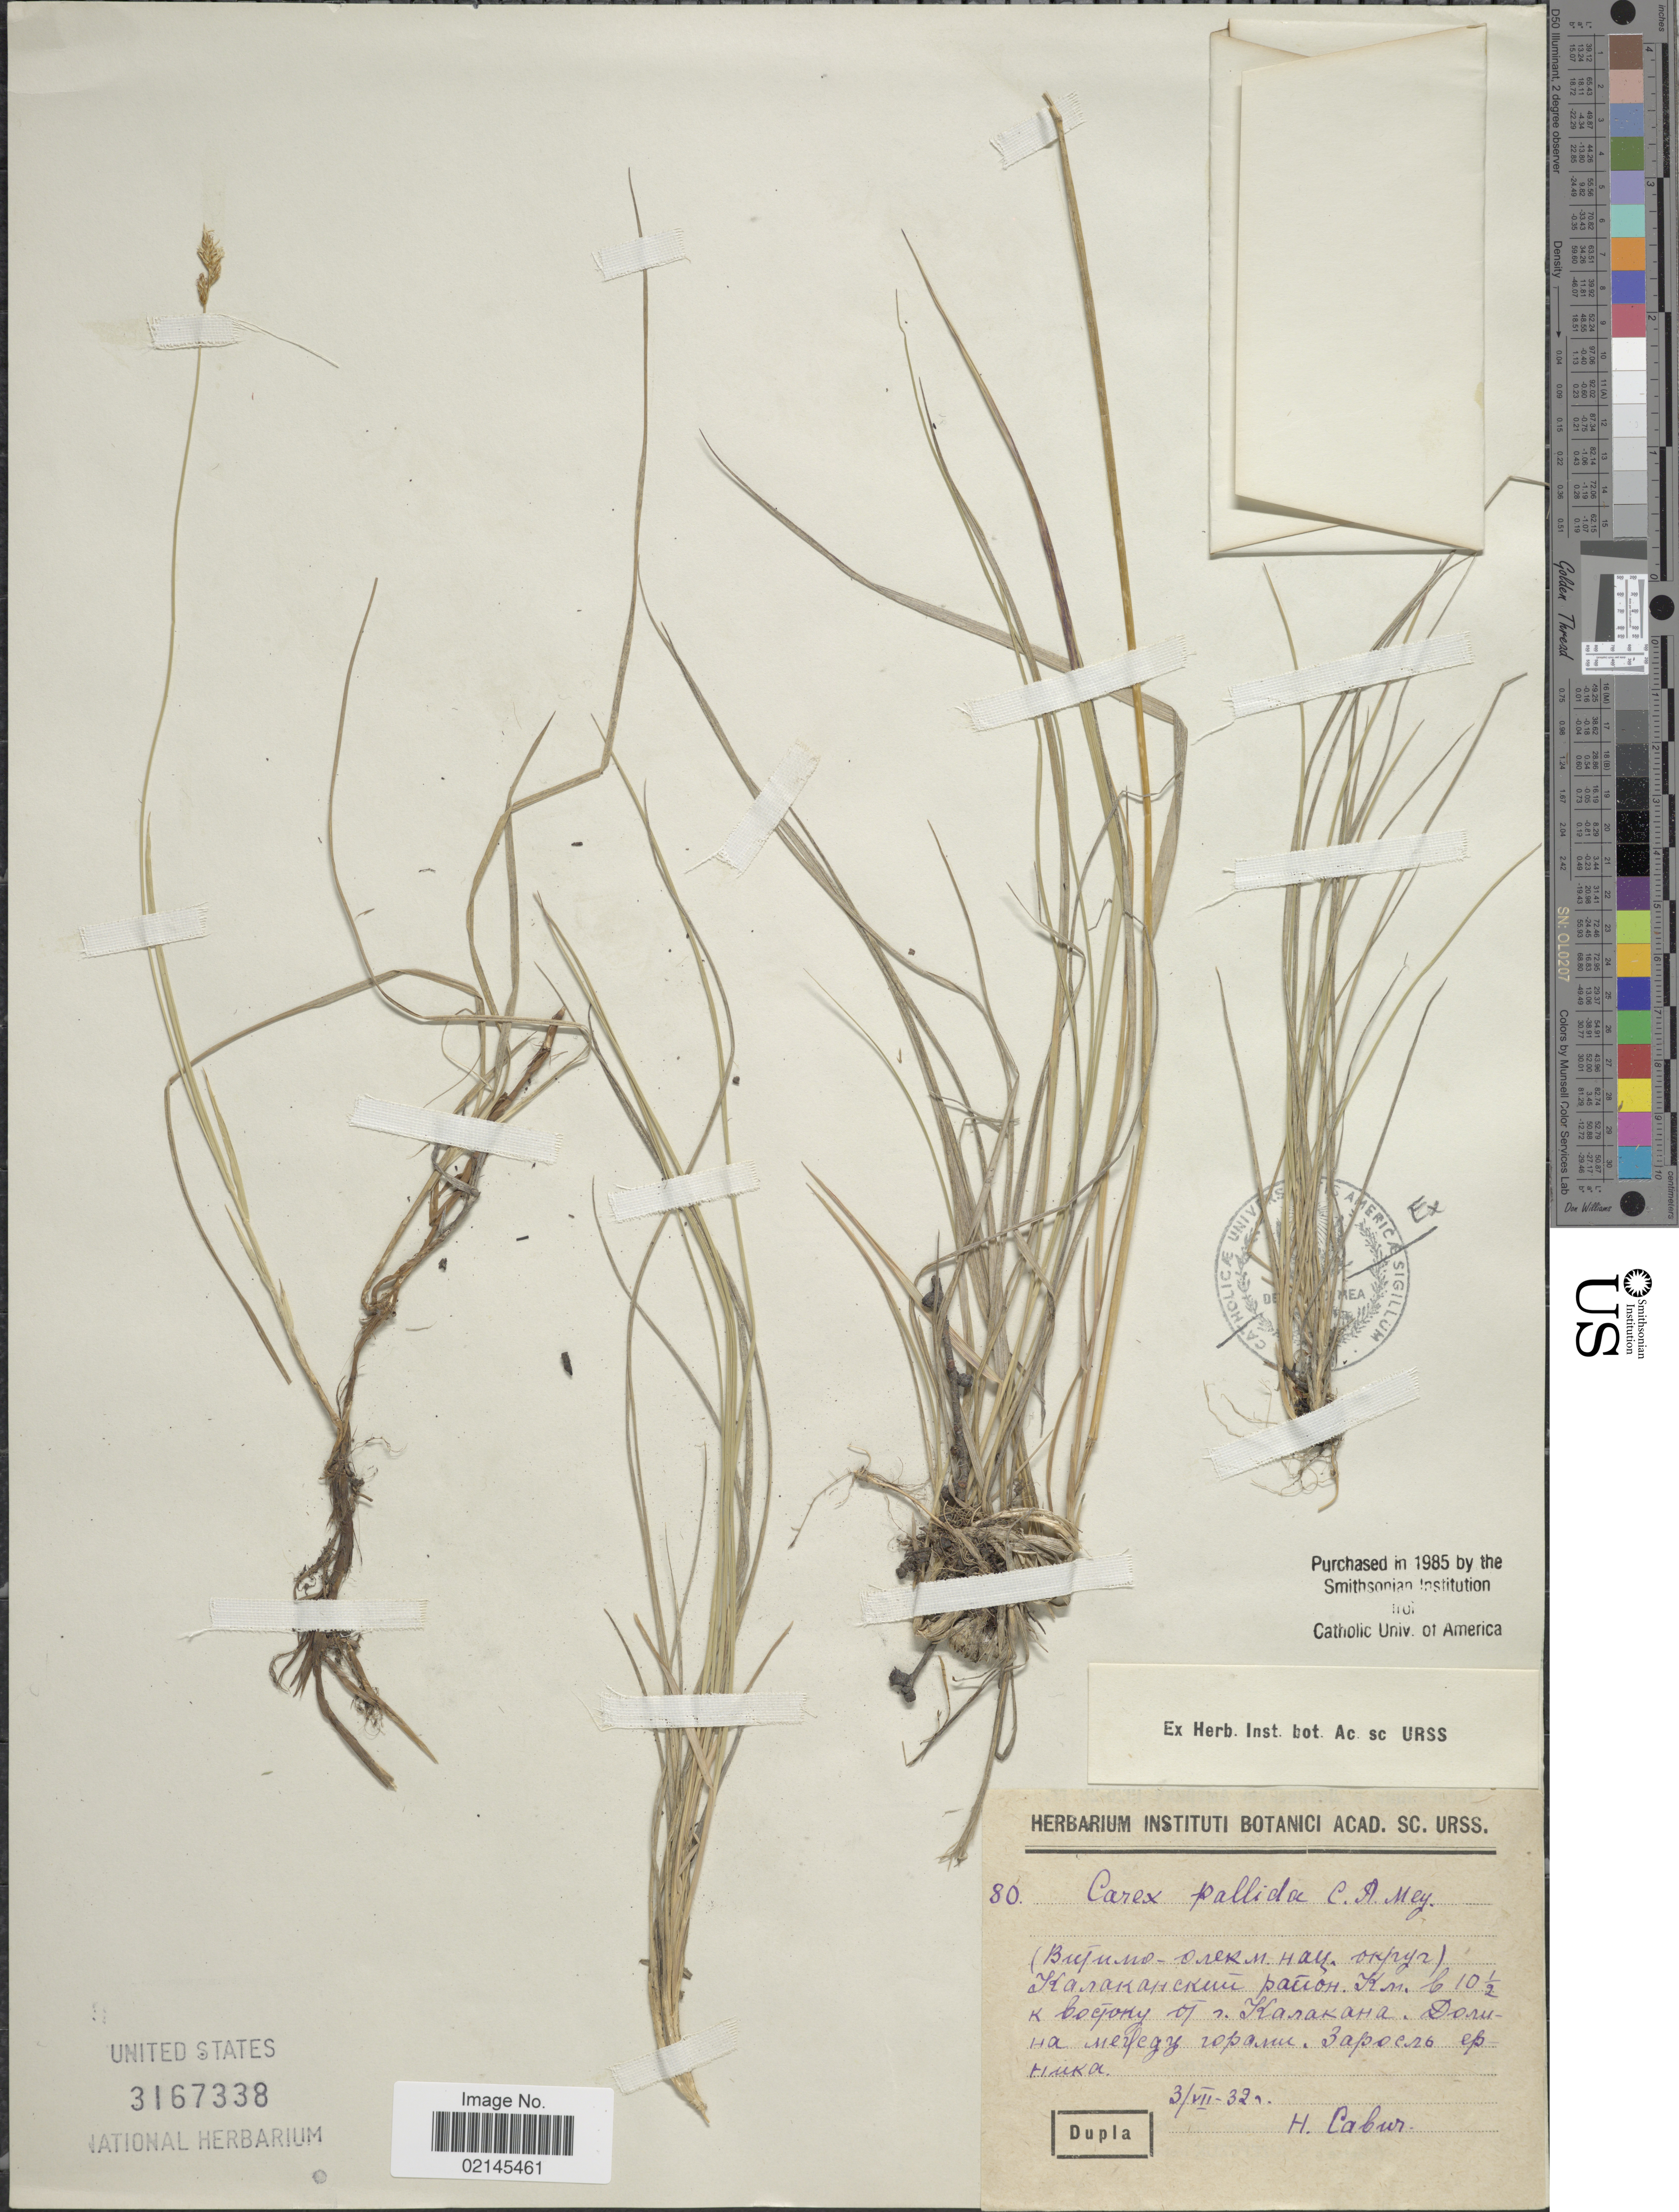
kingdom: Plantae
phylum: Tracheophyta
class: Liliopsida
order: Poales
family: Cyperaceae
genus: Carex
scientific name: Carex pallida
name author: C.A. Mey.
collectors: H. Cabur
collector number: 80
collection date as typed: Transcribed d/m/y: 3/7/32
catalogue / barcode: US 3167338